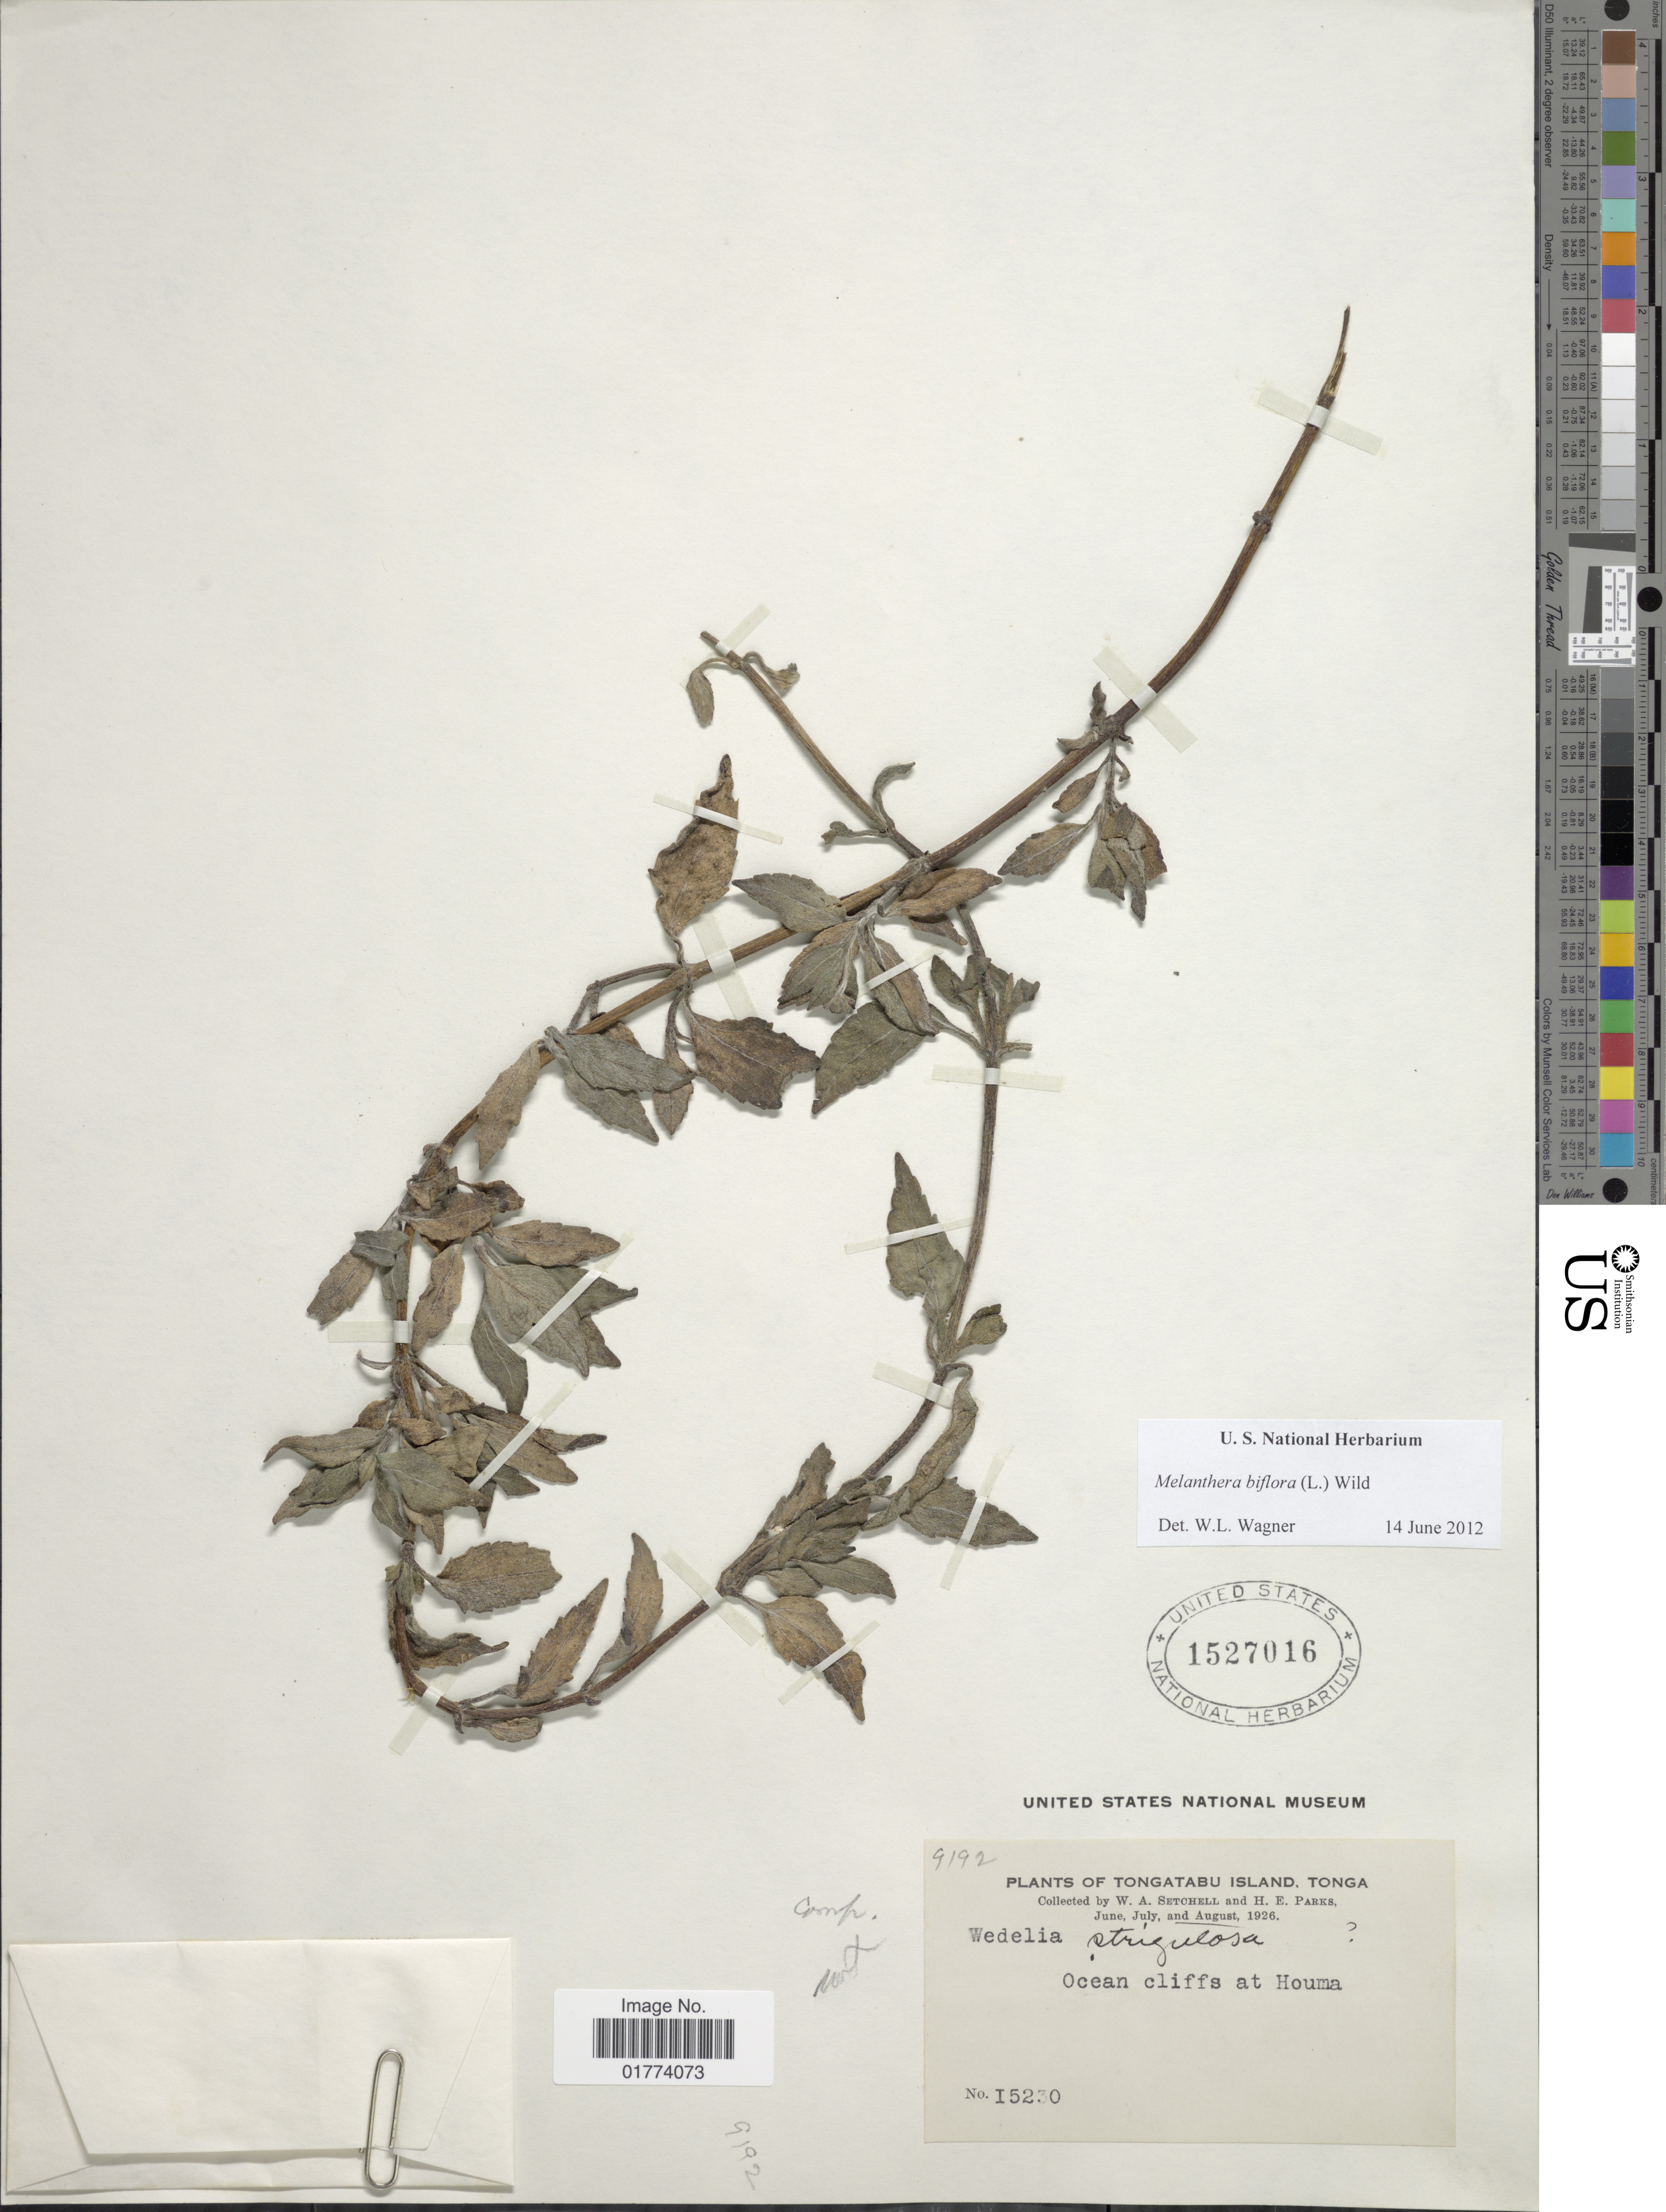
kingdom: Plantae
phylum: Tracheophyta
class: Magnoliopsida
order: Asterales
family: Asteraceae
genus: Wollastonia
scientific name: Wollastonia uniflora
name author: (Willd.) Orchard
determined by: Wagner, W. L., (BOT), Smithsonian Institution - National Museum of Natural History (UNITED STATES)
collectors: W. Setchell & H. E. Parks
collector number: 15230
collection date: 1926-06/1926-08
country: Tonga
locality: Tongatabu Island, ocean cliffs at Houma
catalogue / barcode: US 1527016